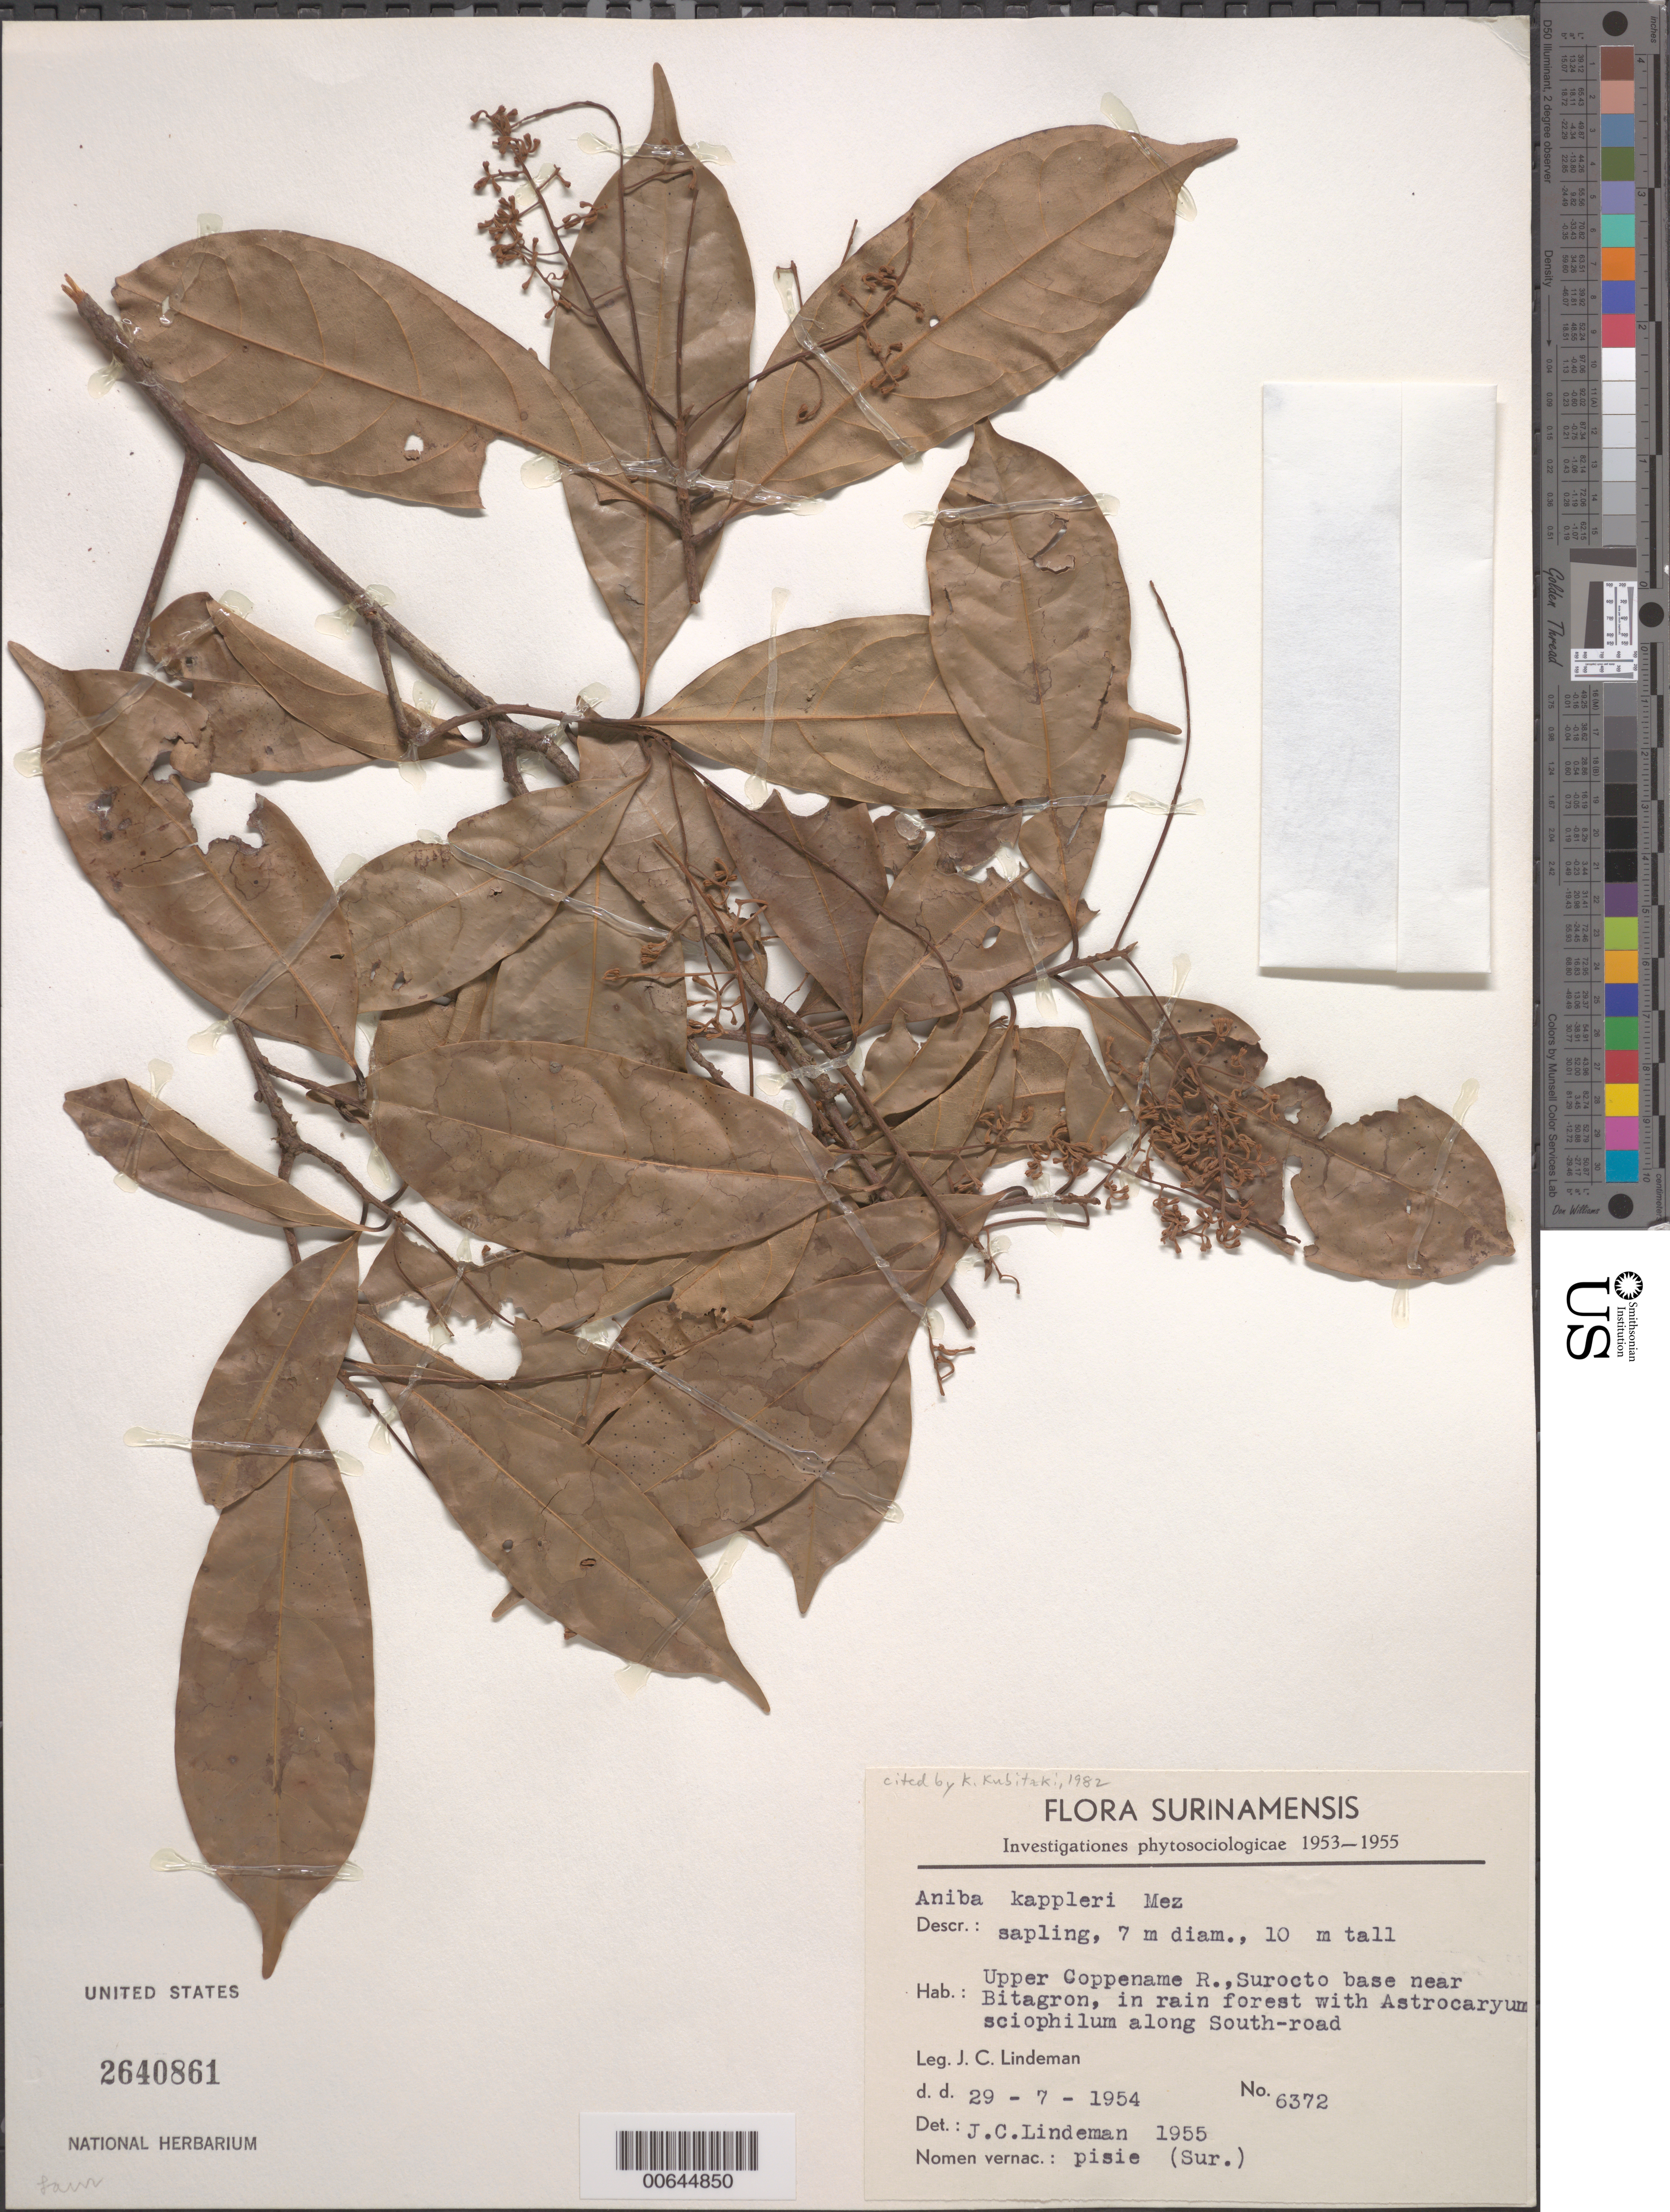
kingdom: Plantae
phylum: Tracheophyta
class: Magnoliopsida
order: Laurales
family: Lauraceae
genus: Aniba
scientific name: Aniba kappleri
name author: Mez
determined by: Lindeman, J. C.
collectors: J. C. Lindeman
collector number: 6372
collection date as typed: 29-Jul-54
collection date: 1954-07-29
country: Suriname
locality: Upper Coppename R., Surocto base, near Bitagron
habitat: Rainforest with Astrocaryum sciophyllum along south road.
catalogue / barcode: US 2640861